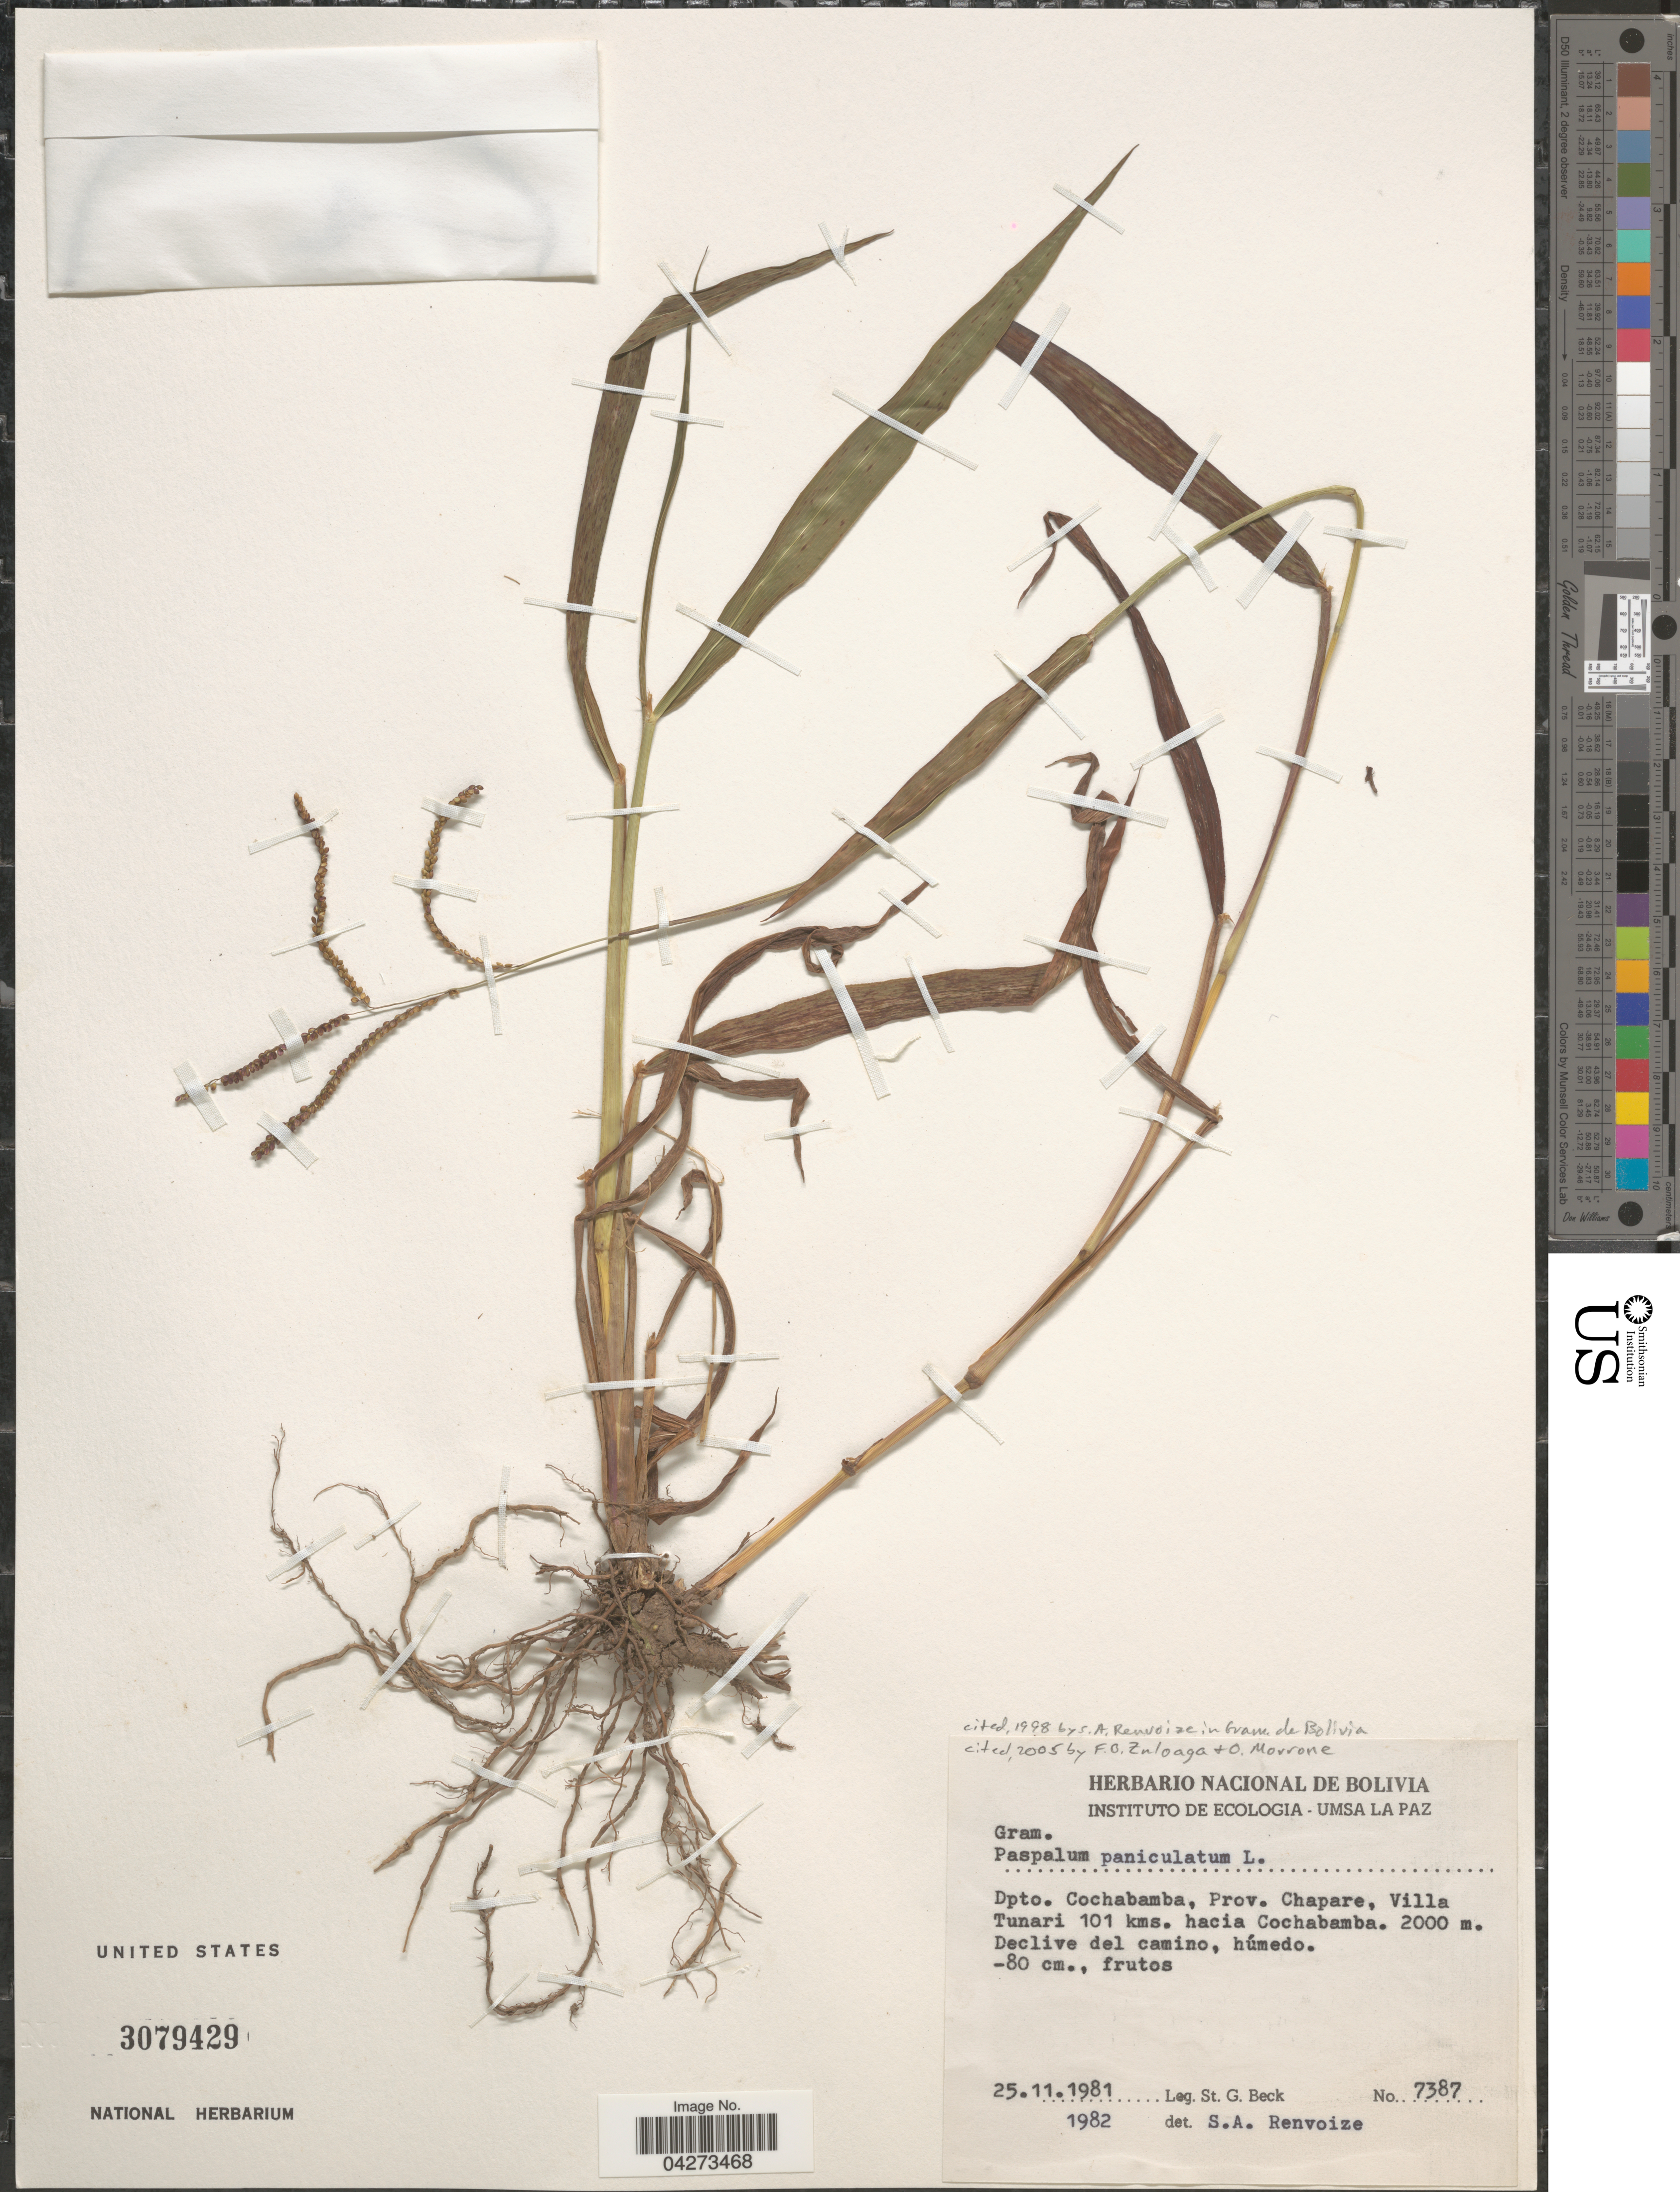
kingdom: Plantae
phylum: Tracheophyta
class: Liliopsida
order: Poales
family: Poaceae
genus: Paspalum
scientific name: Paspalum paniculatum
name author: L.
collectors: S. G. Beck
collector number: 7387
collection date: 1981-11-25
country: Bolivia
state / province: Cochabamba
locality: Dpto. Cochabamba, Prov. Chapare, Villa Tunari 101 kms. hacia Cochabamba.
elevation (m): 2000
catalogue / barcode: US 3079429